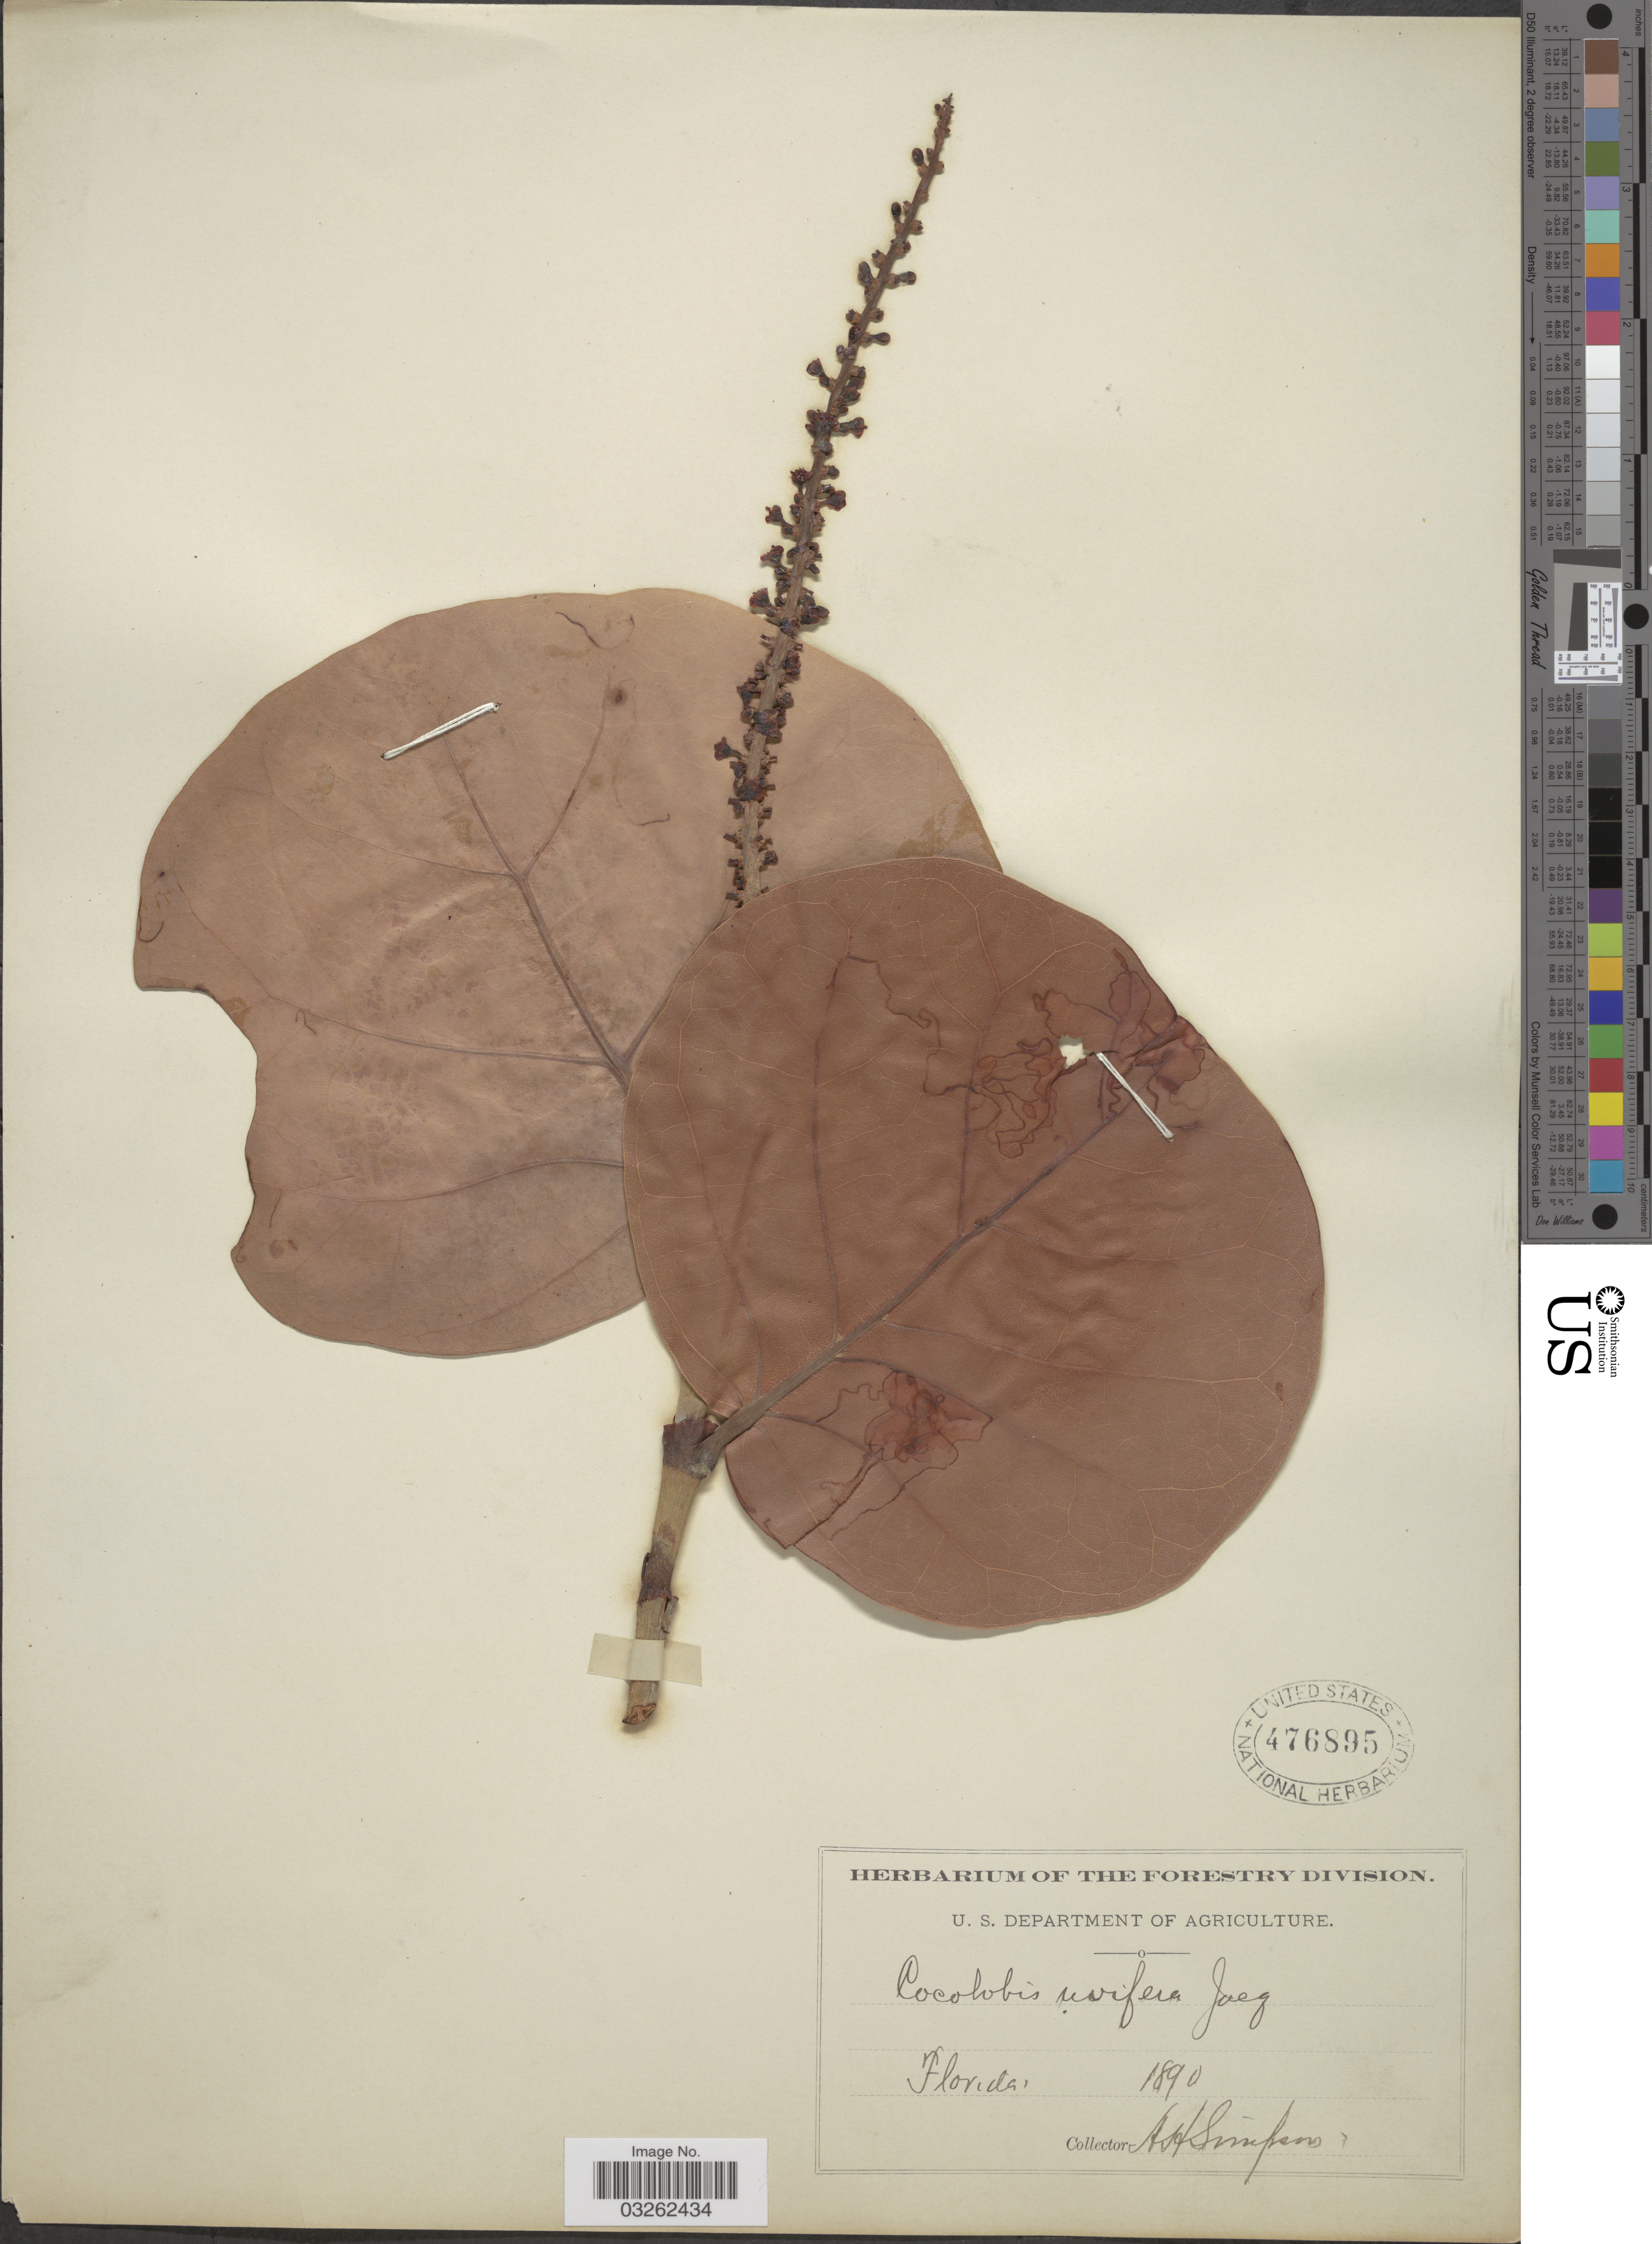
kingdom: Plantae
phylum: Tracheophyta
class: Magnoliopsida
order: Caryophyllales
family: Polygonaceae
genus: Coccoloba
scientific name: Coccoloba uvifera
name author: L.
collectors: A. Simpson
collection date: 1890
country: United States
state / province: Florida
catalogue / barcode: US 476895